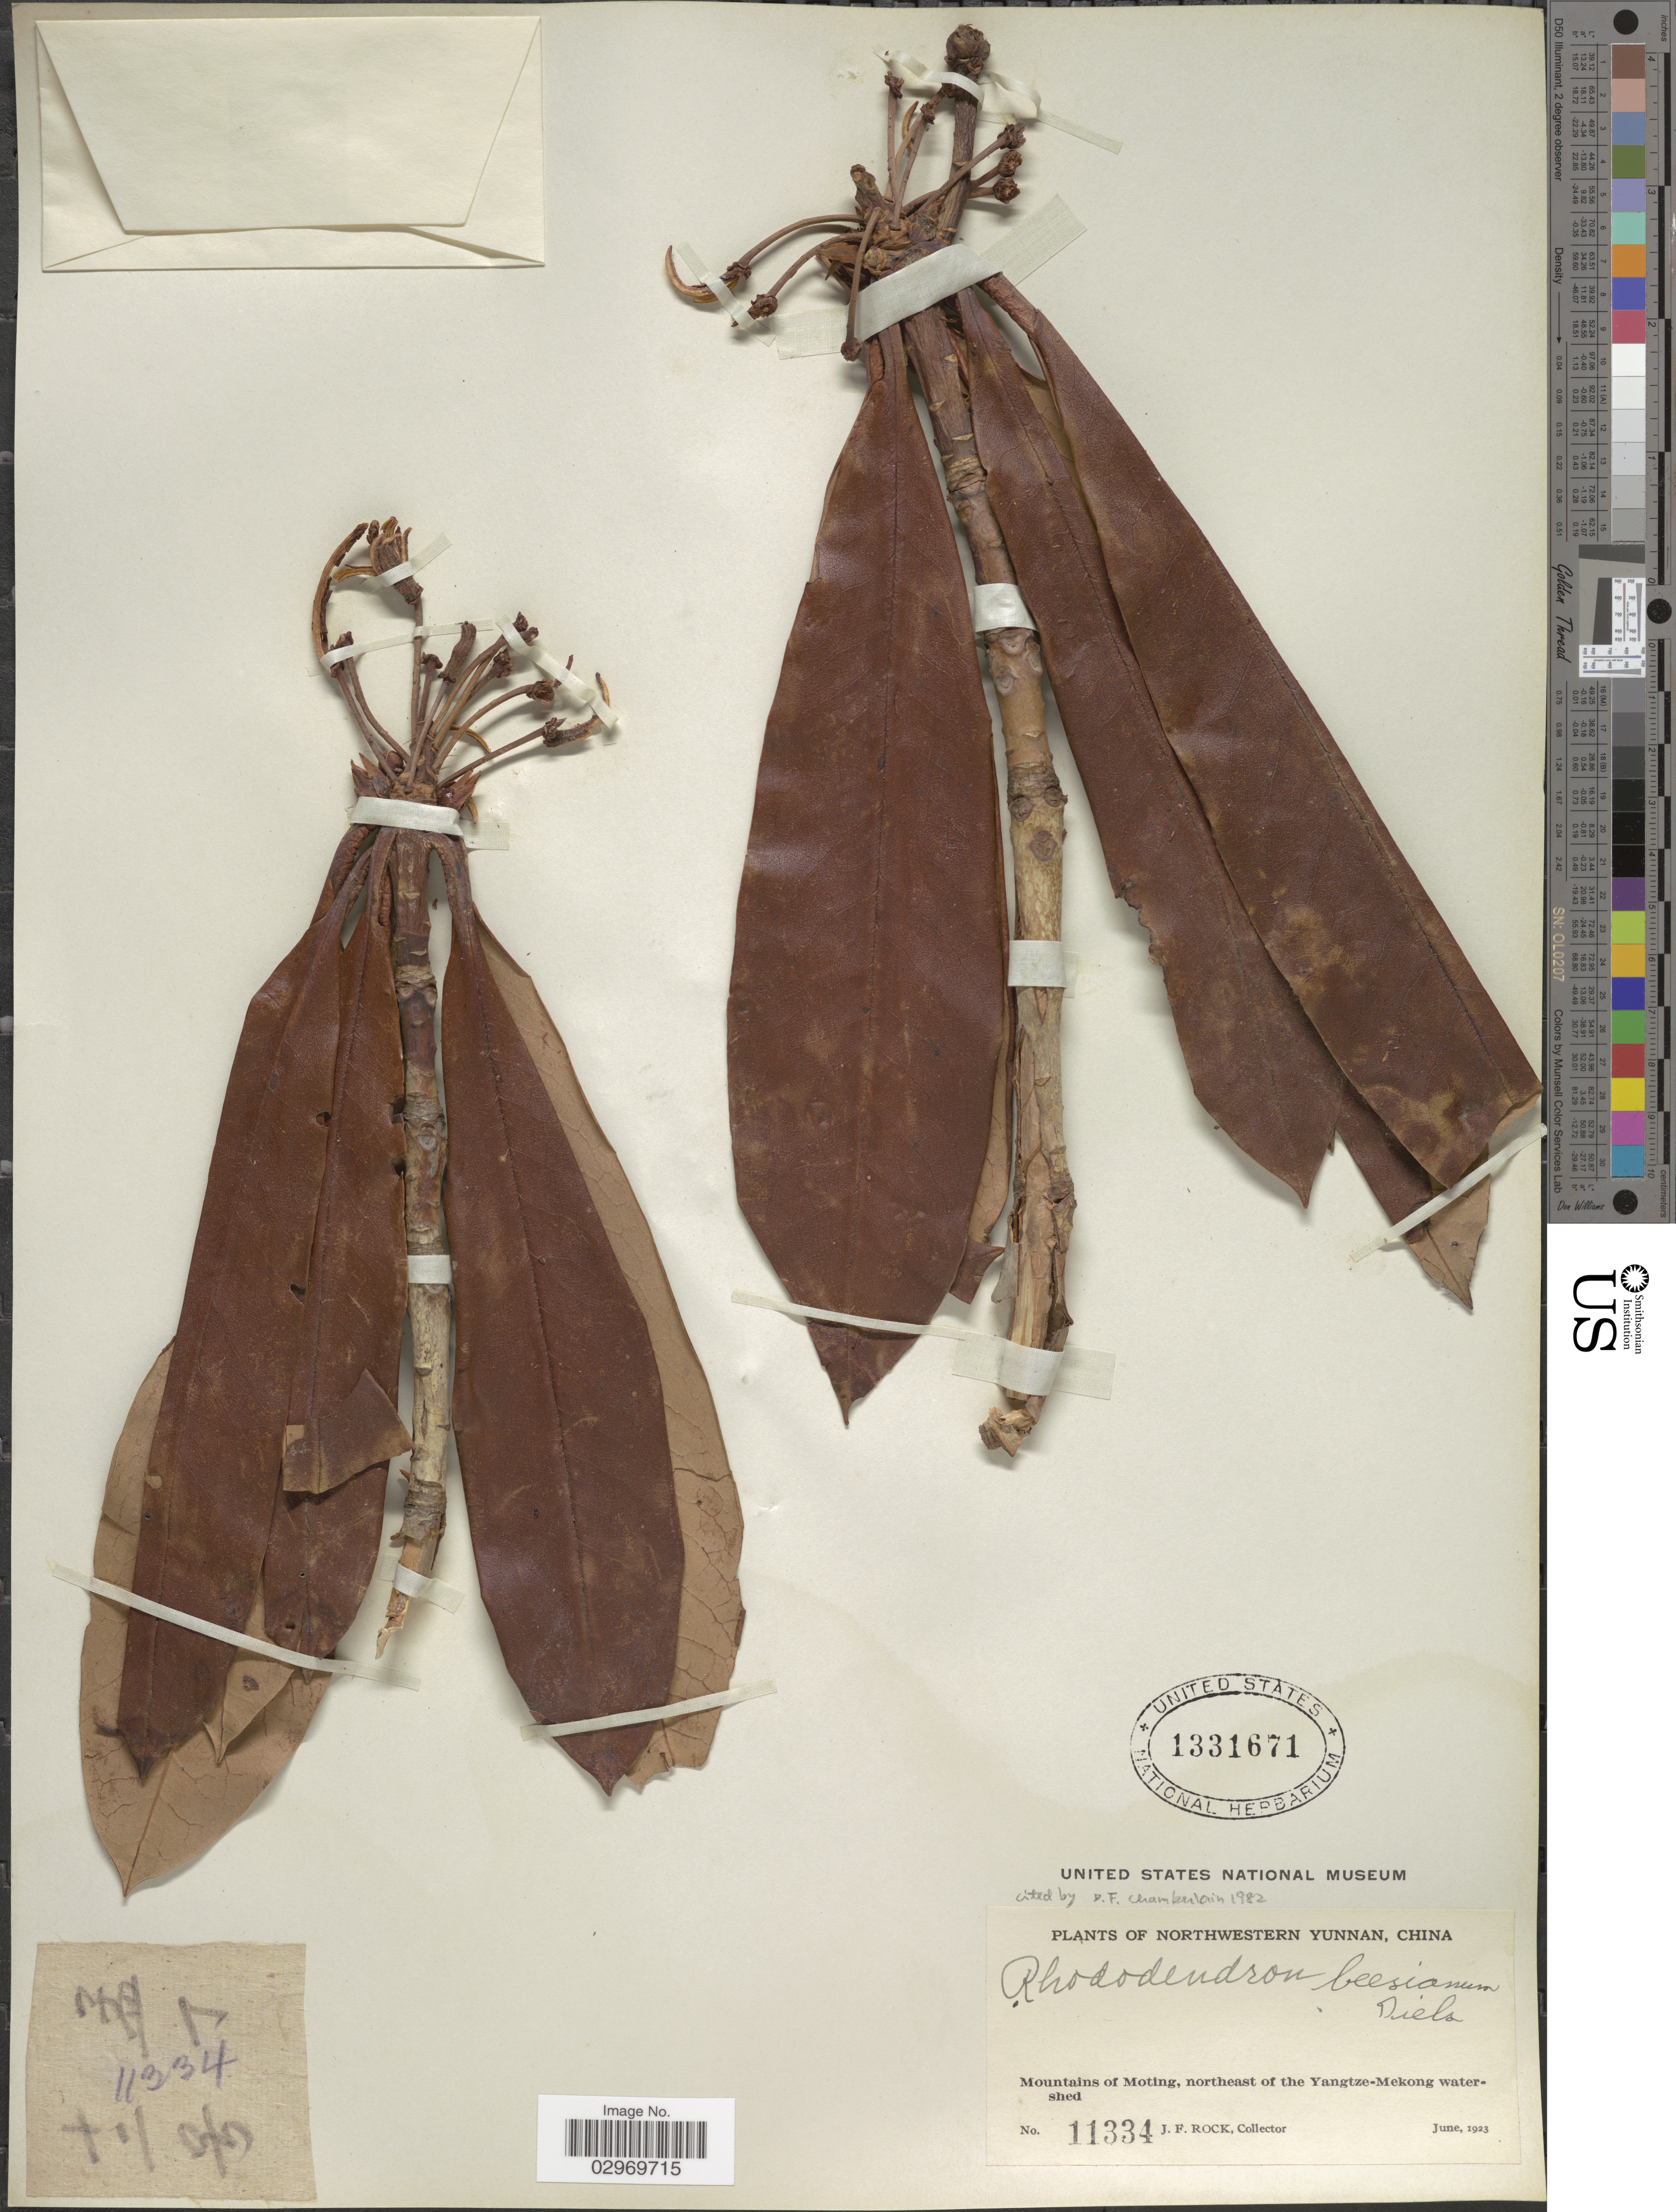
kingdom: Plantae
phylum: Tracheophyta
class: Magnoliopsida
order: Ericales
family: Ericaceae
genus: Rhododendron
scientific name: Rhododendron beesianum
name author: Diels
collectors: J. Rock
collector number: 11334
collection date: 1923-06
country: China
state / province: Yunnan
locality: Northwestern Yunnan. Mountains of Moting, northeast of the Yangtze-Mekong watershed.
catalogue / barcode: US 1331671